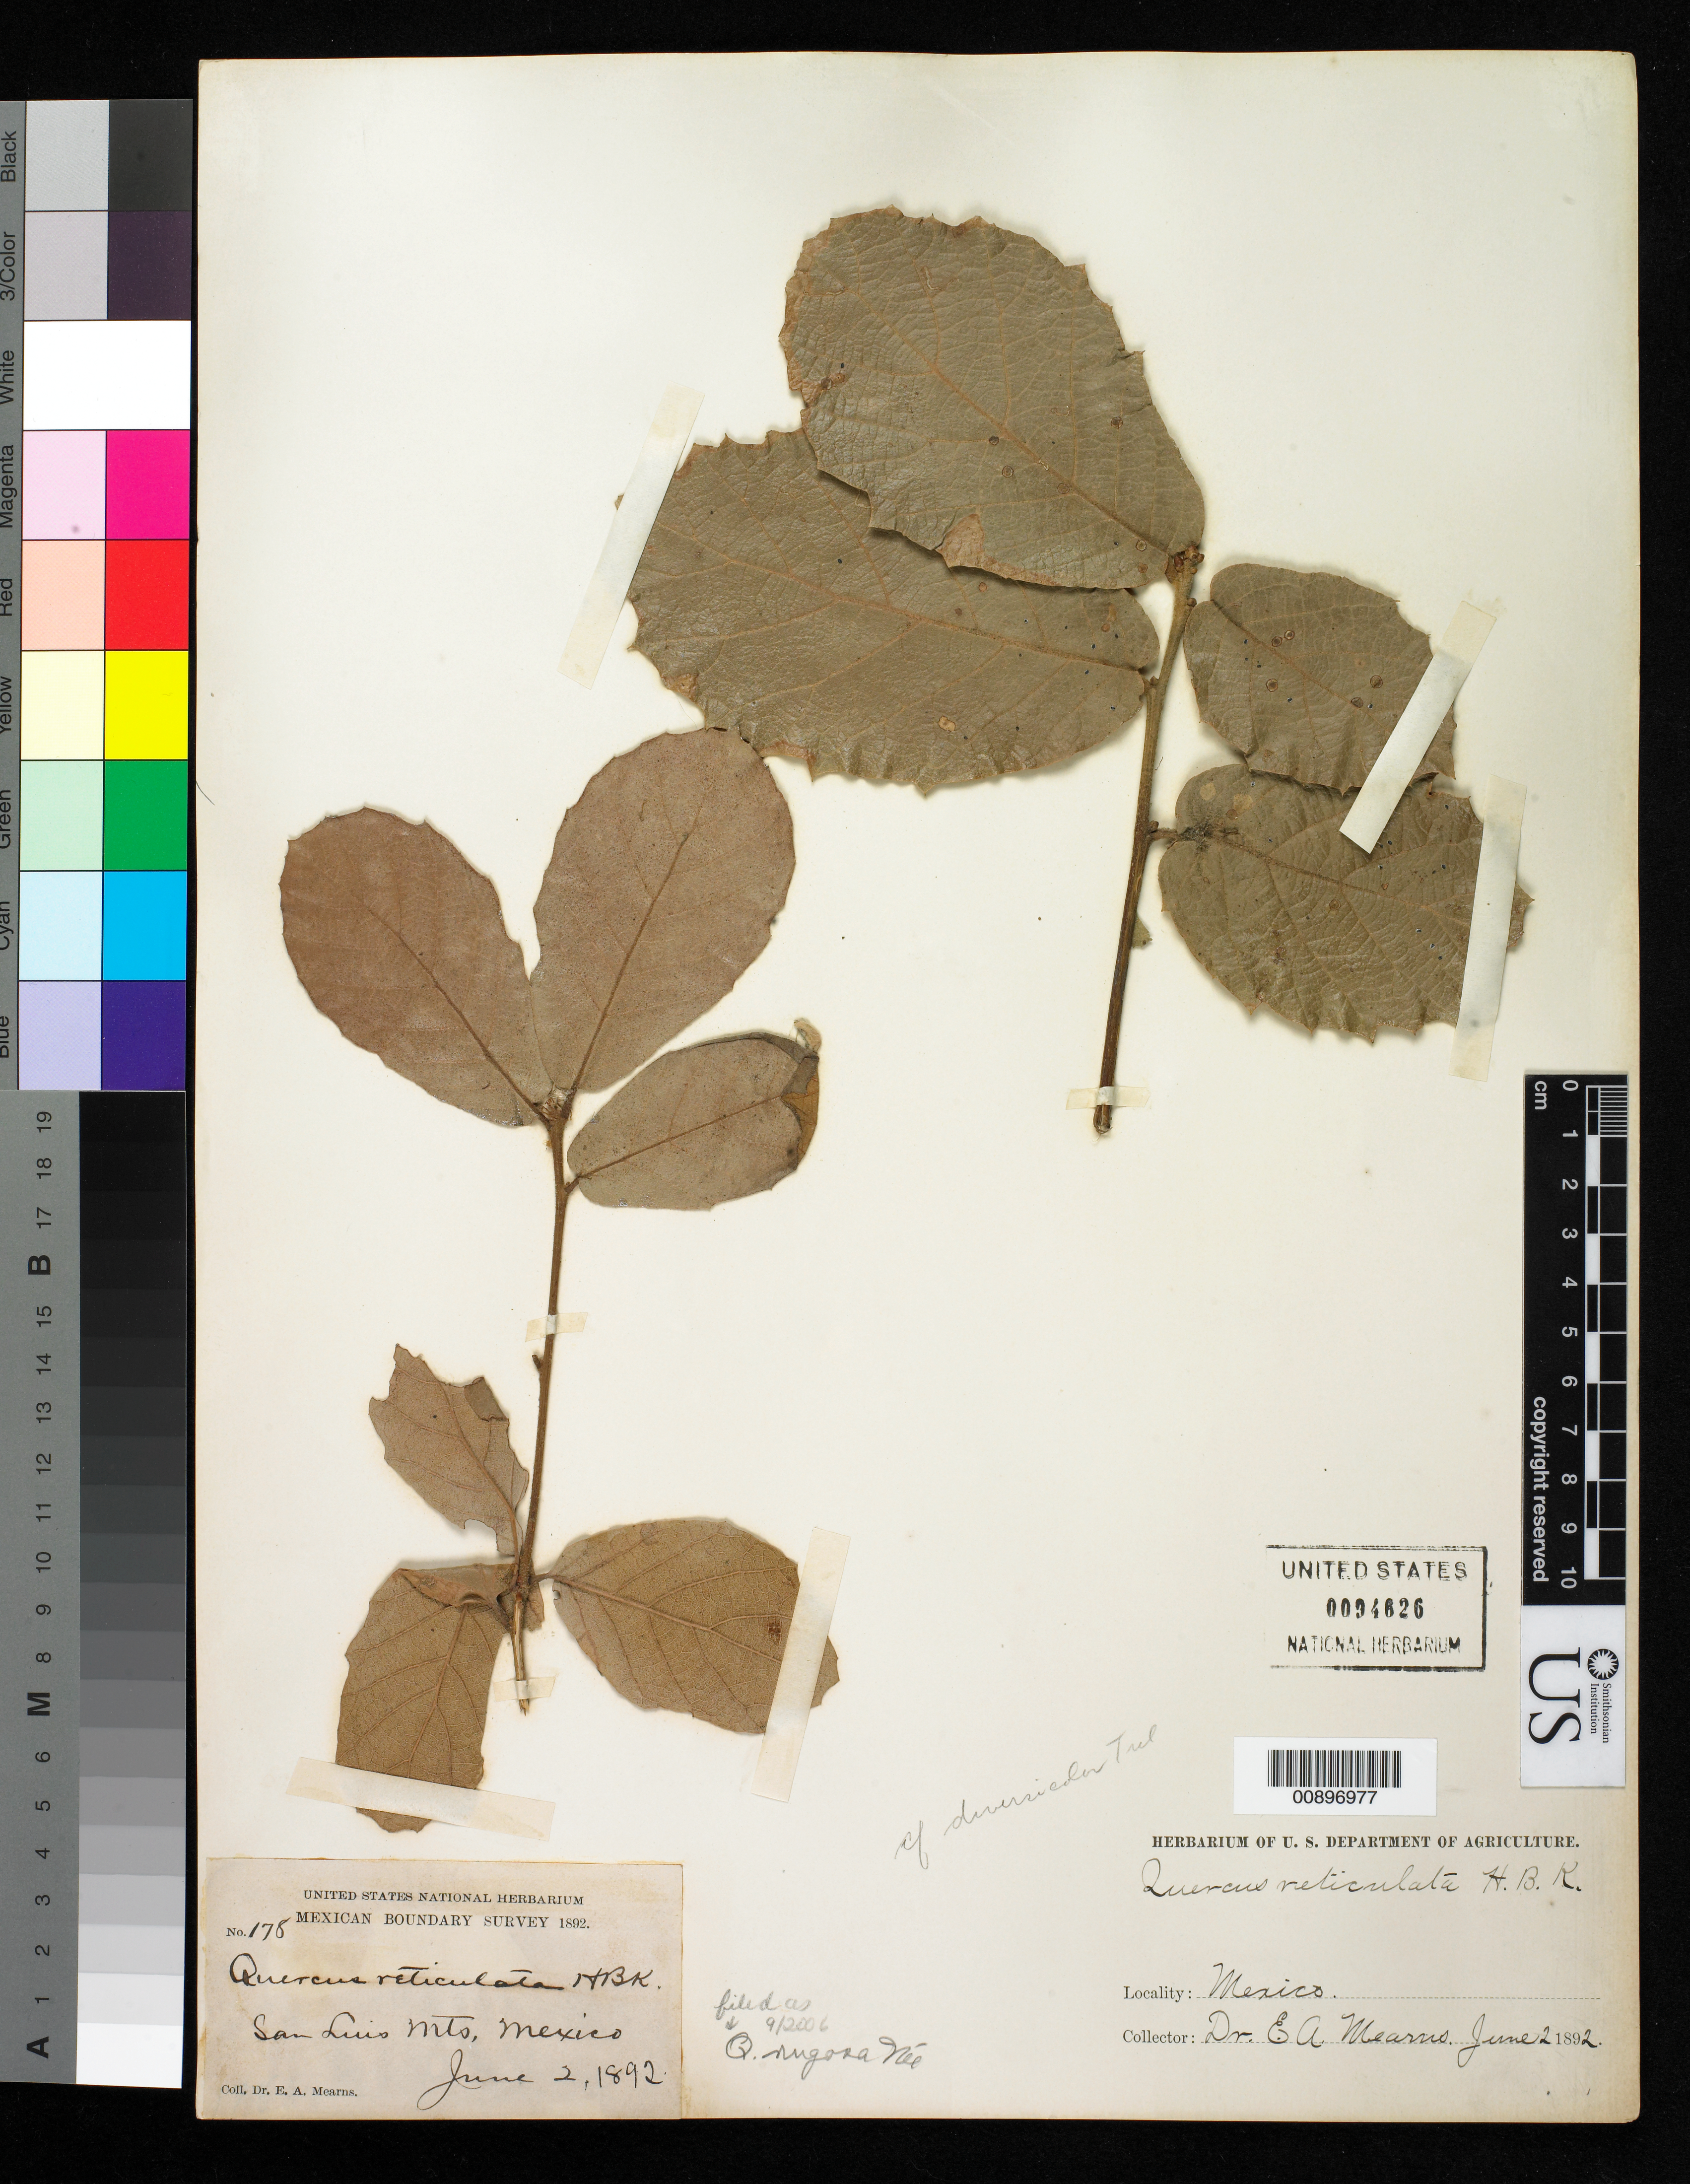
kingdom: Plantae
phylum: Tracheophyta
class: Magnoliopsida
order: Fagales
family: Fagaceae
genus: Quercus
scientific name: Quercus rugosa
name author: Née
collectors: E. A. Mearns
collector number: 178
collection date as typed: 02 Jun 1892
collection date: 1892-06-02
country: Mexico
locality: San Luis Mts., Mexico.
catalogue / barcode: US 94626